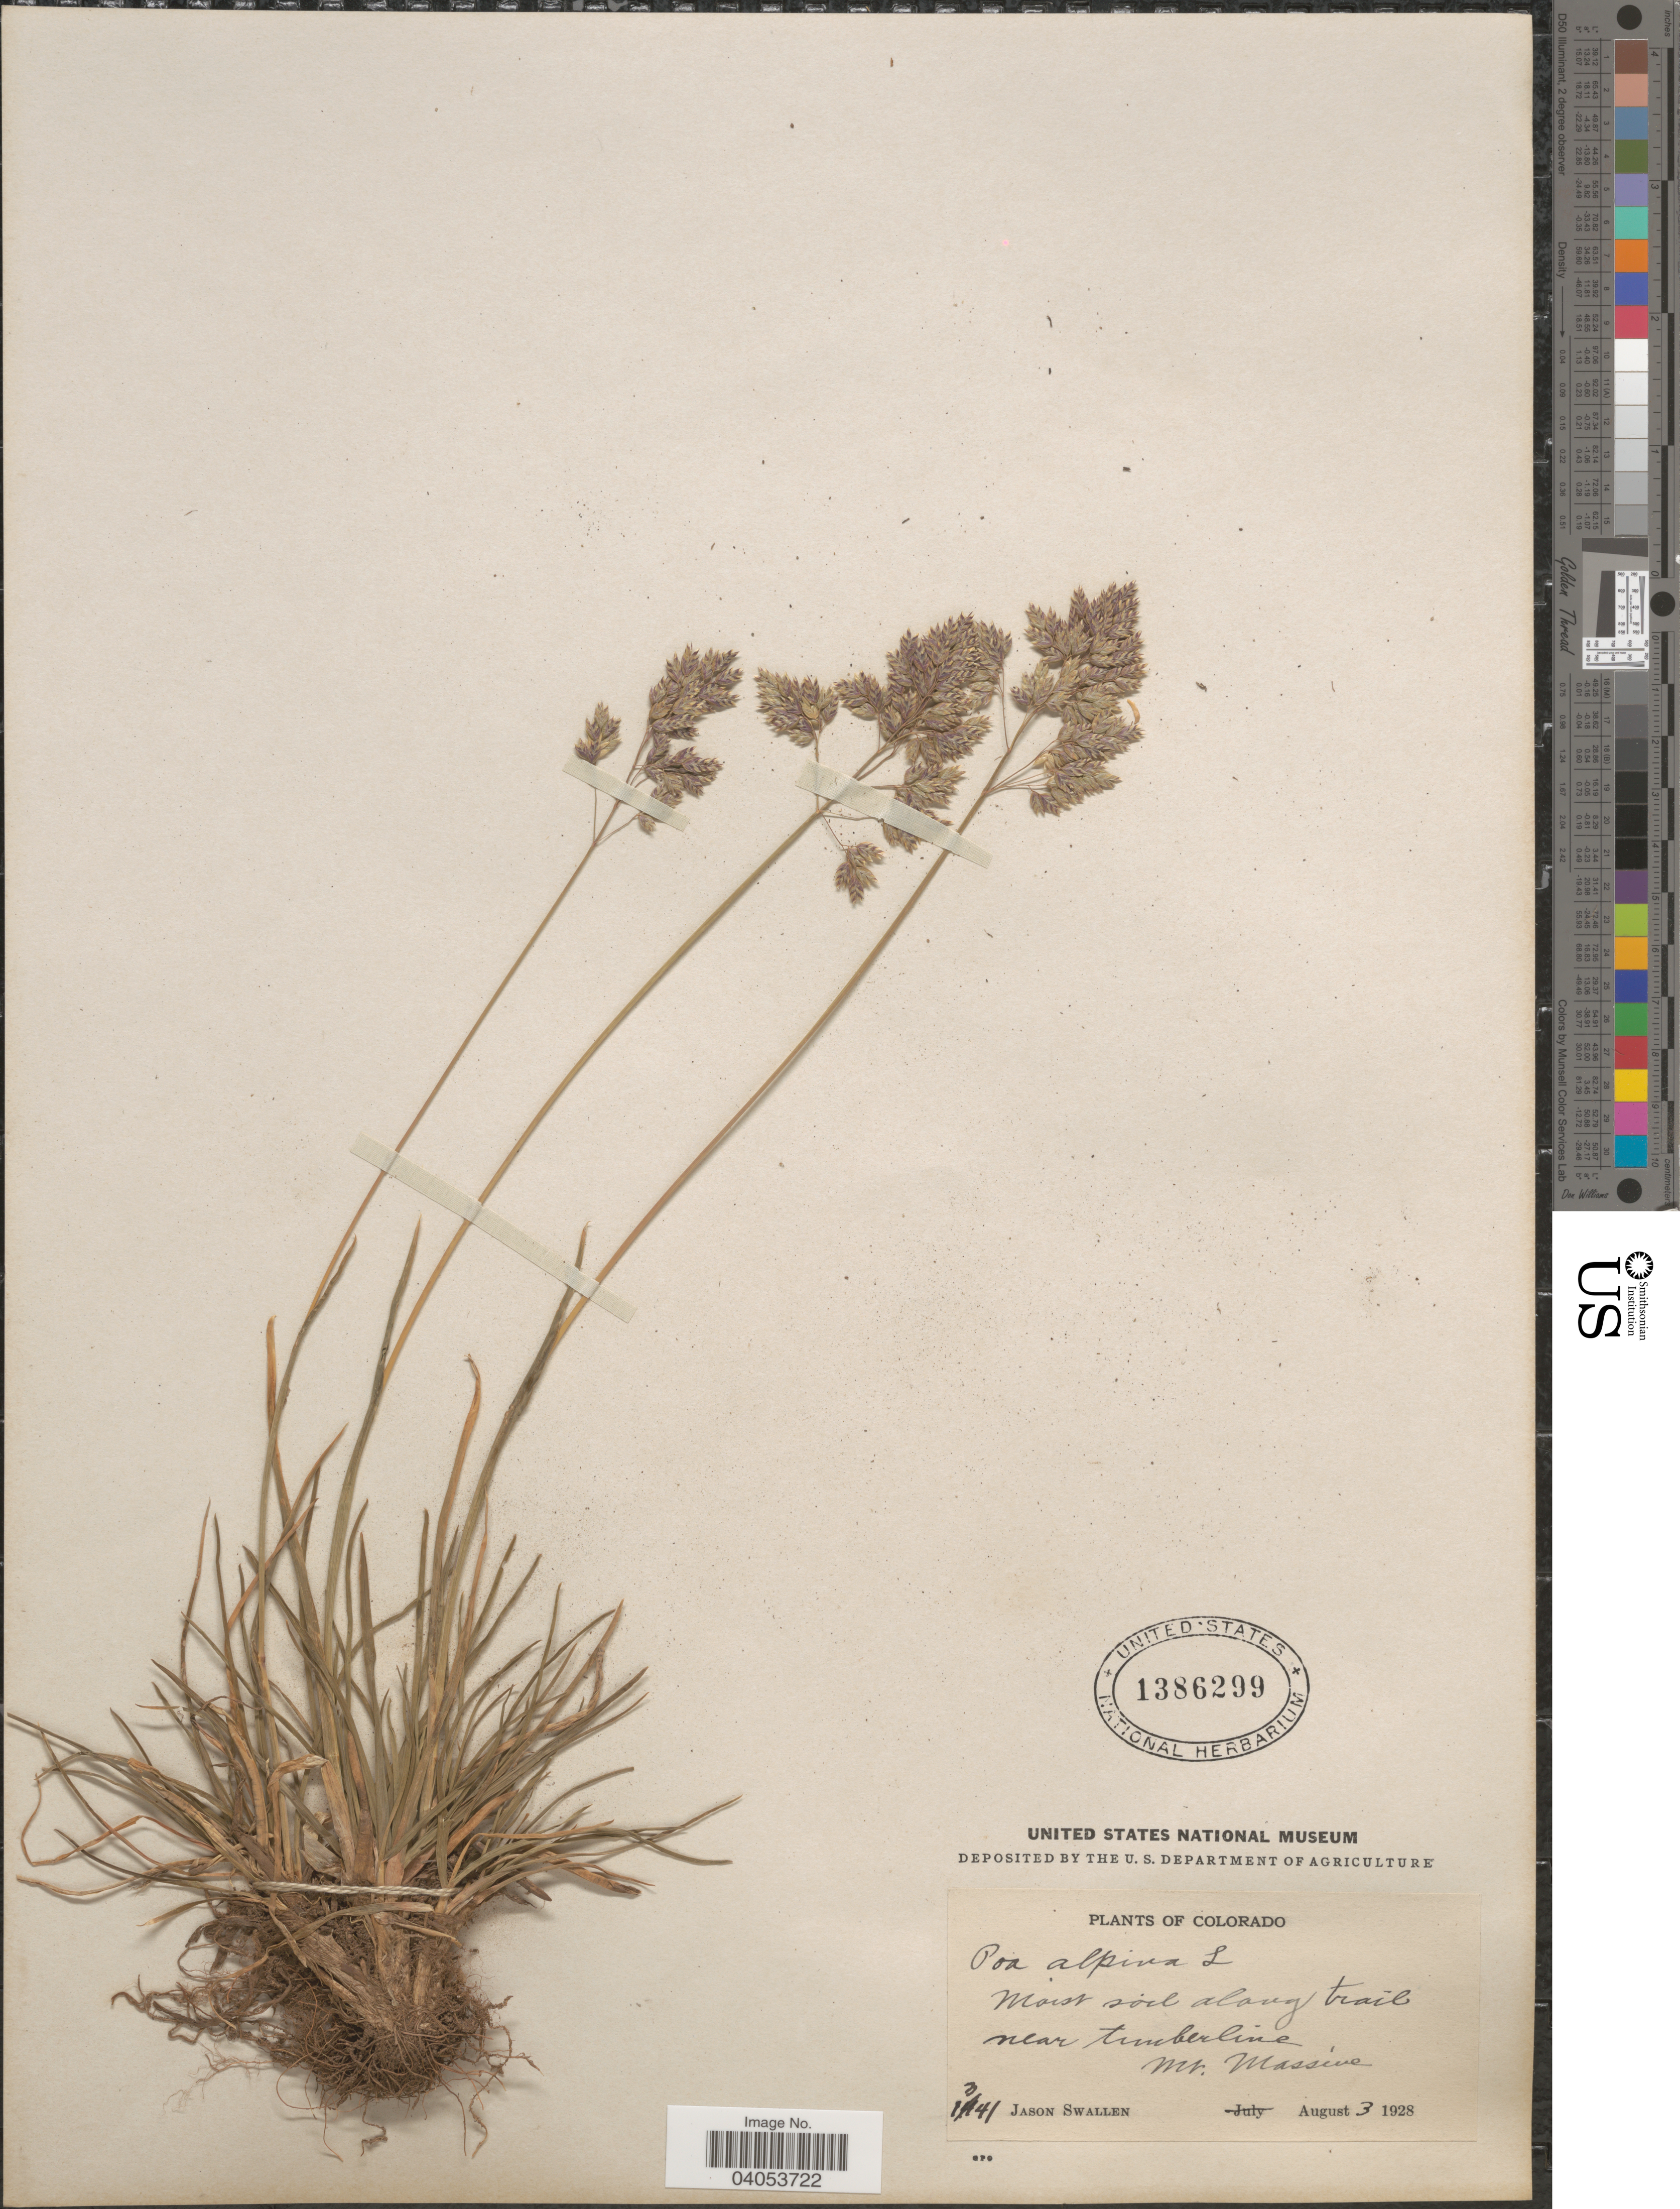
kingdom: Plantae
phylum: Tracheophyta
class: Liliopsida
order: Poales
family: Poaceae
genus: Poa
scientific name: Poa alpina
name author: L.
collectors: J. R. Swallen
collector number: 1341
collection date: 1928-08-03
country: United States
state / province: Colorado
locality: Moist soil along trail near timberline, Mt. Massive.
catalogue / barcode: US 1386299